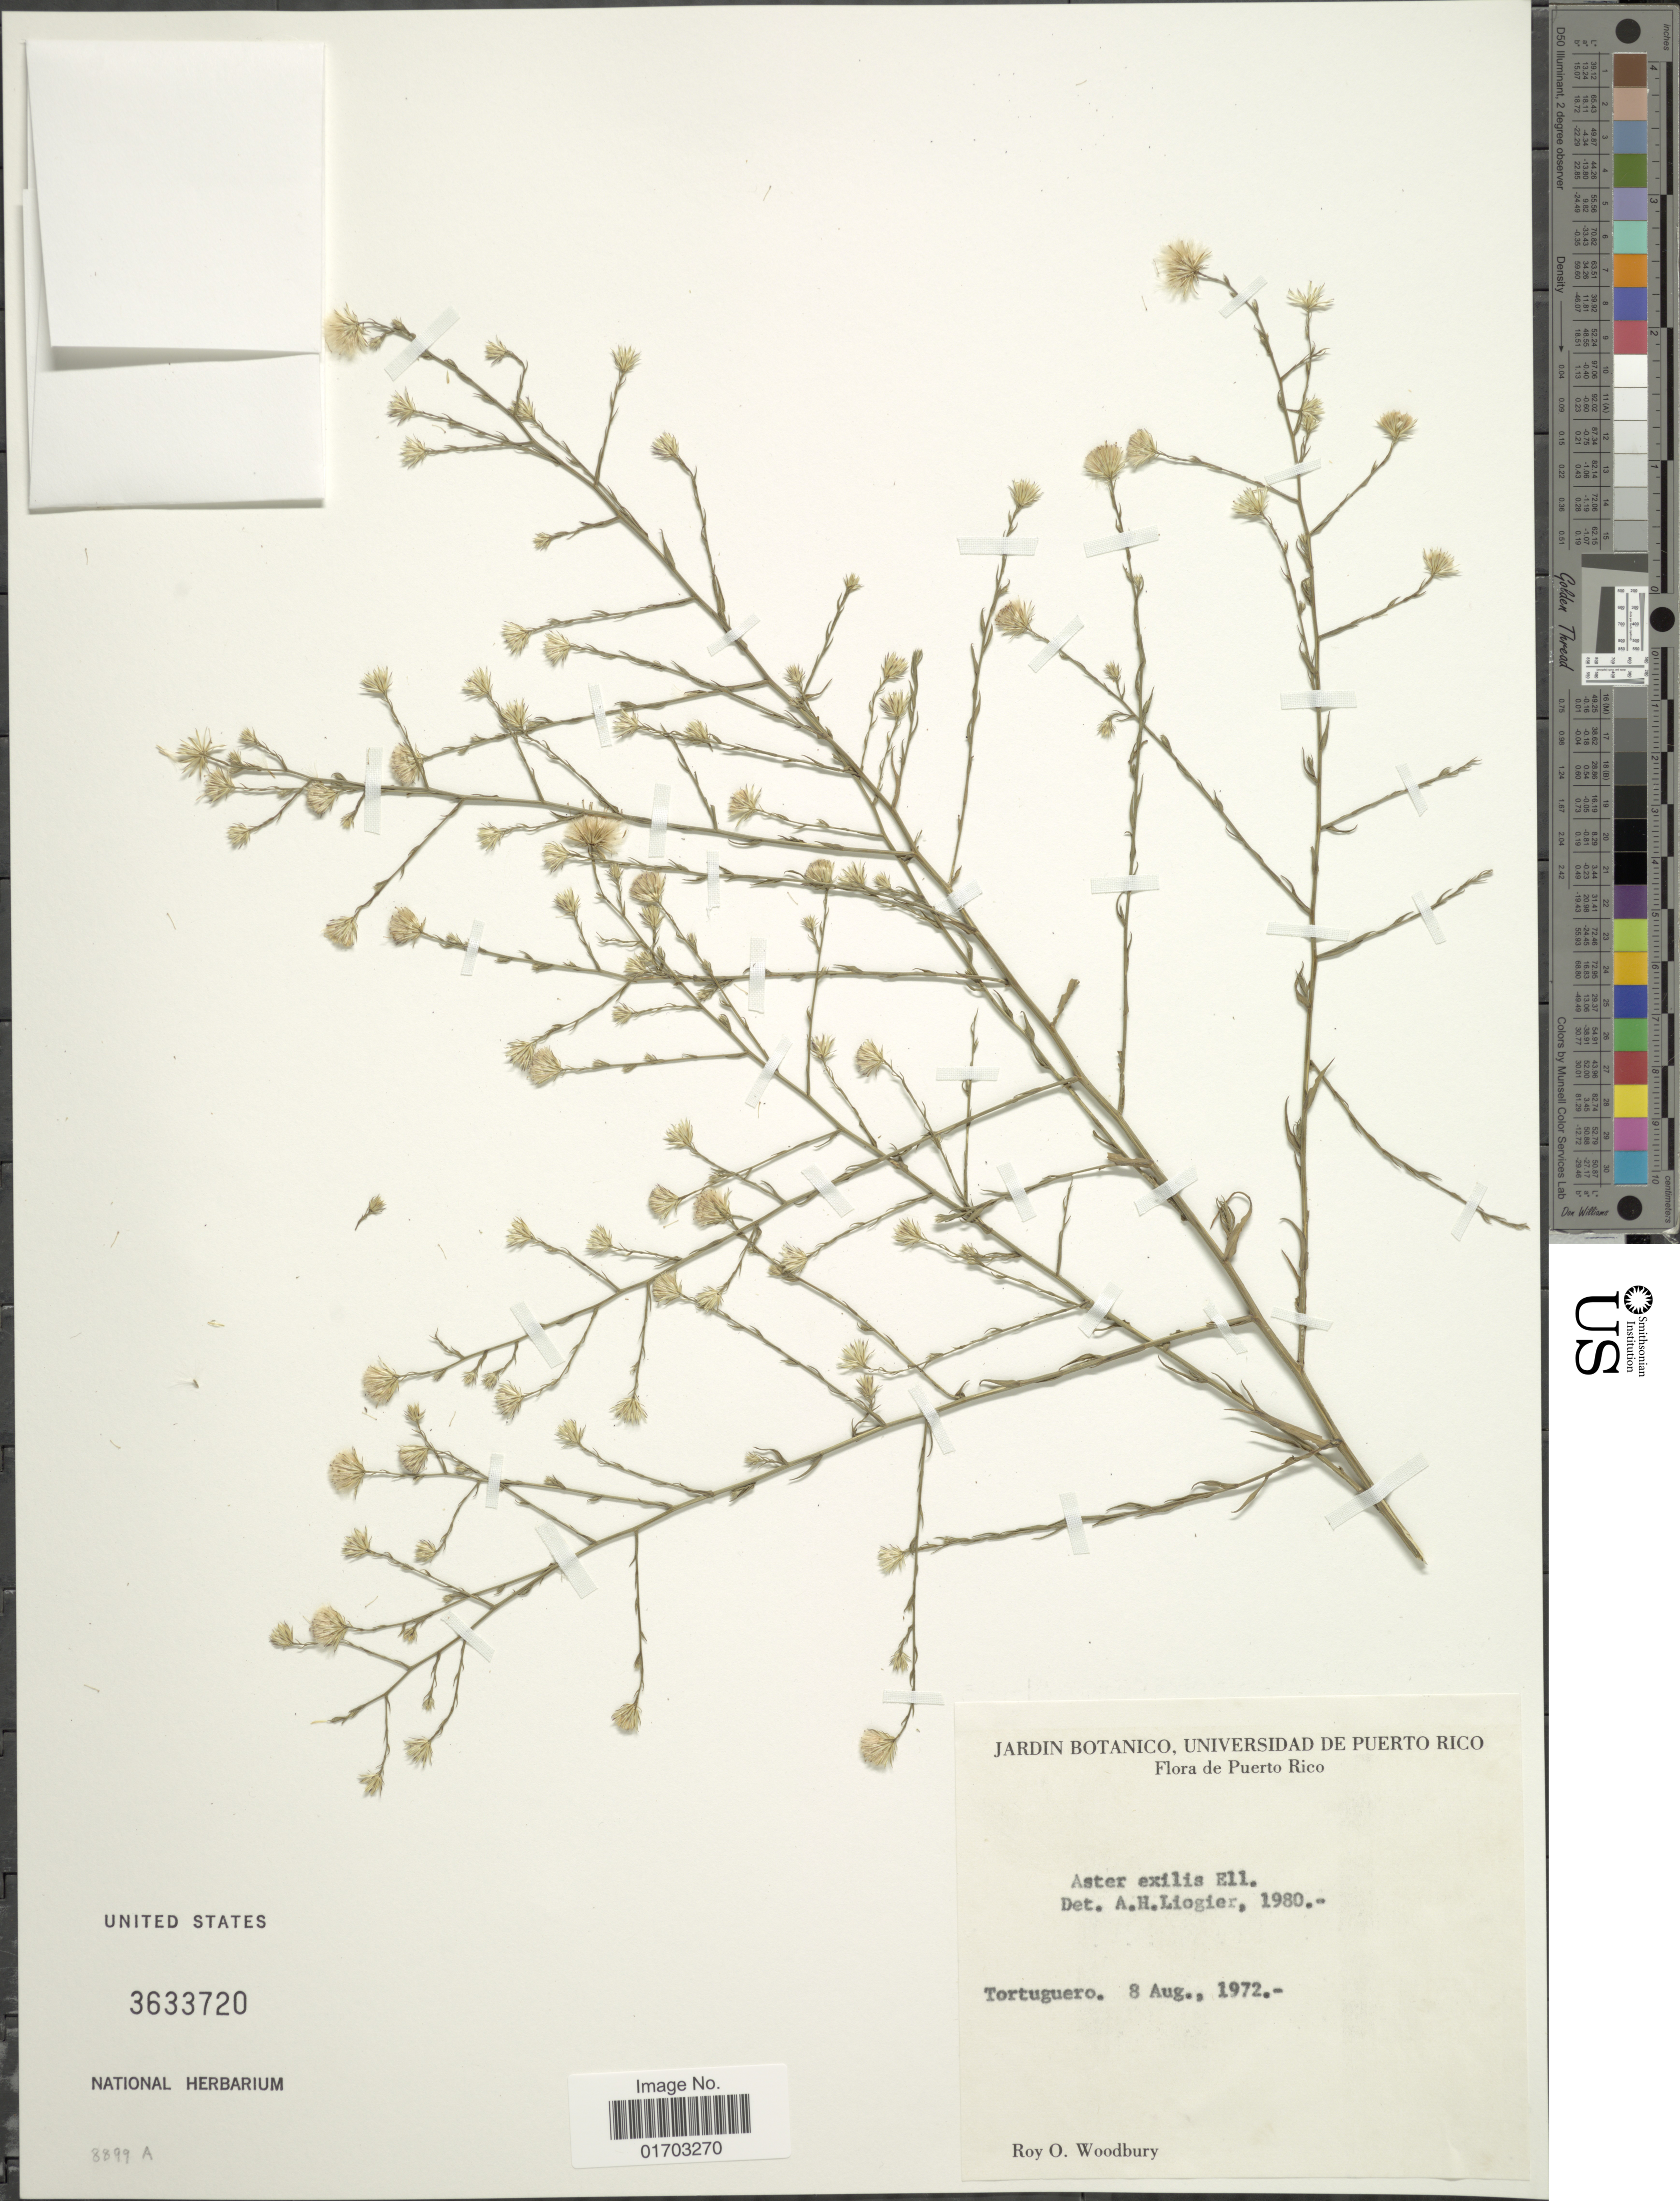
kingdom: Plantae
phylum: Tracheophyta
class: Magnoliopsida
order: Asterales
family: Asteraceae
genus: Symphyotrichum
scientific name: Symphyotrichum subulatum var. subulatum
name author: (Michx.) G.L. Nesom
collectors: R. O. Woodbury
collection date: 1972-08-08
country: Puerto Rico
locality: Tortuguero.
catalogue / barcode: US 3633720